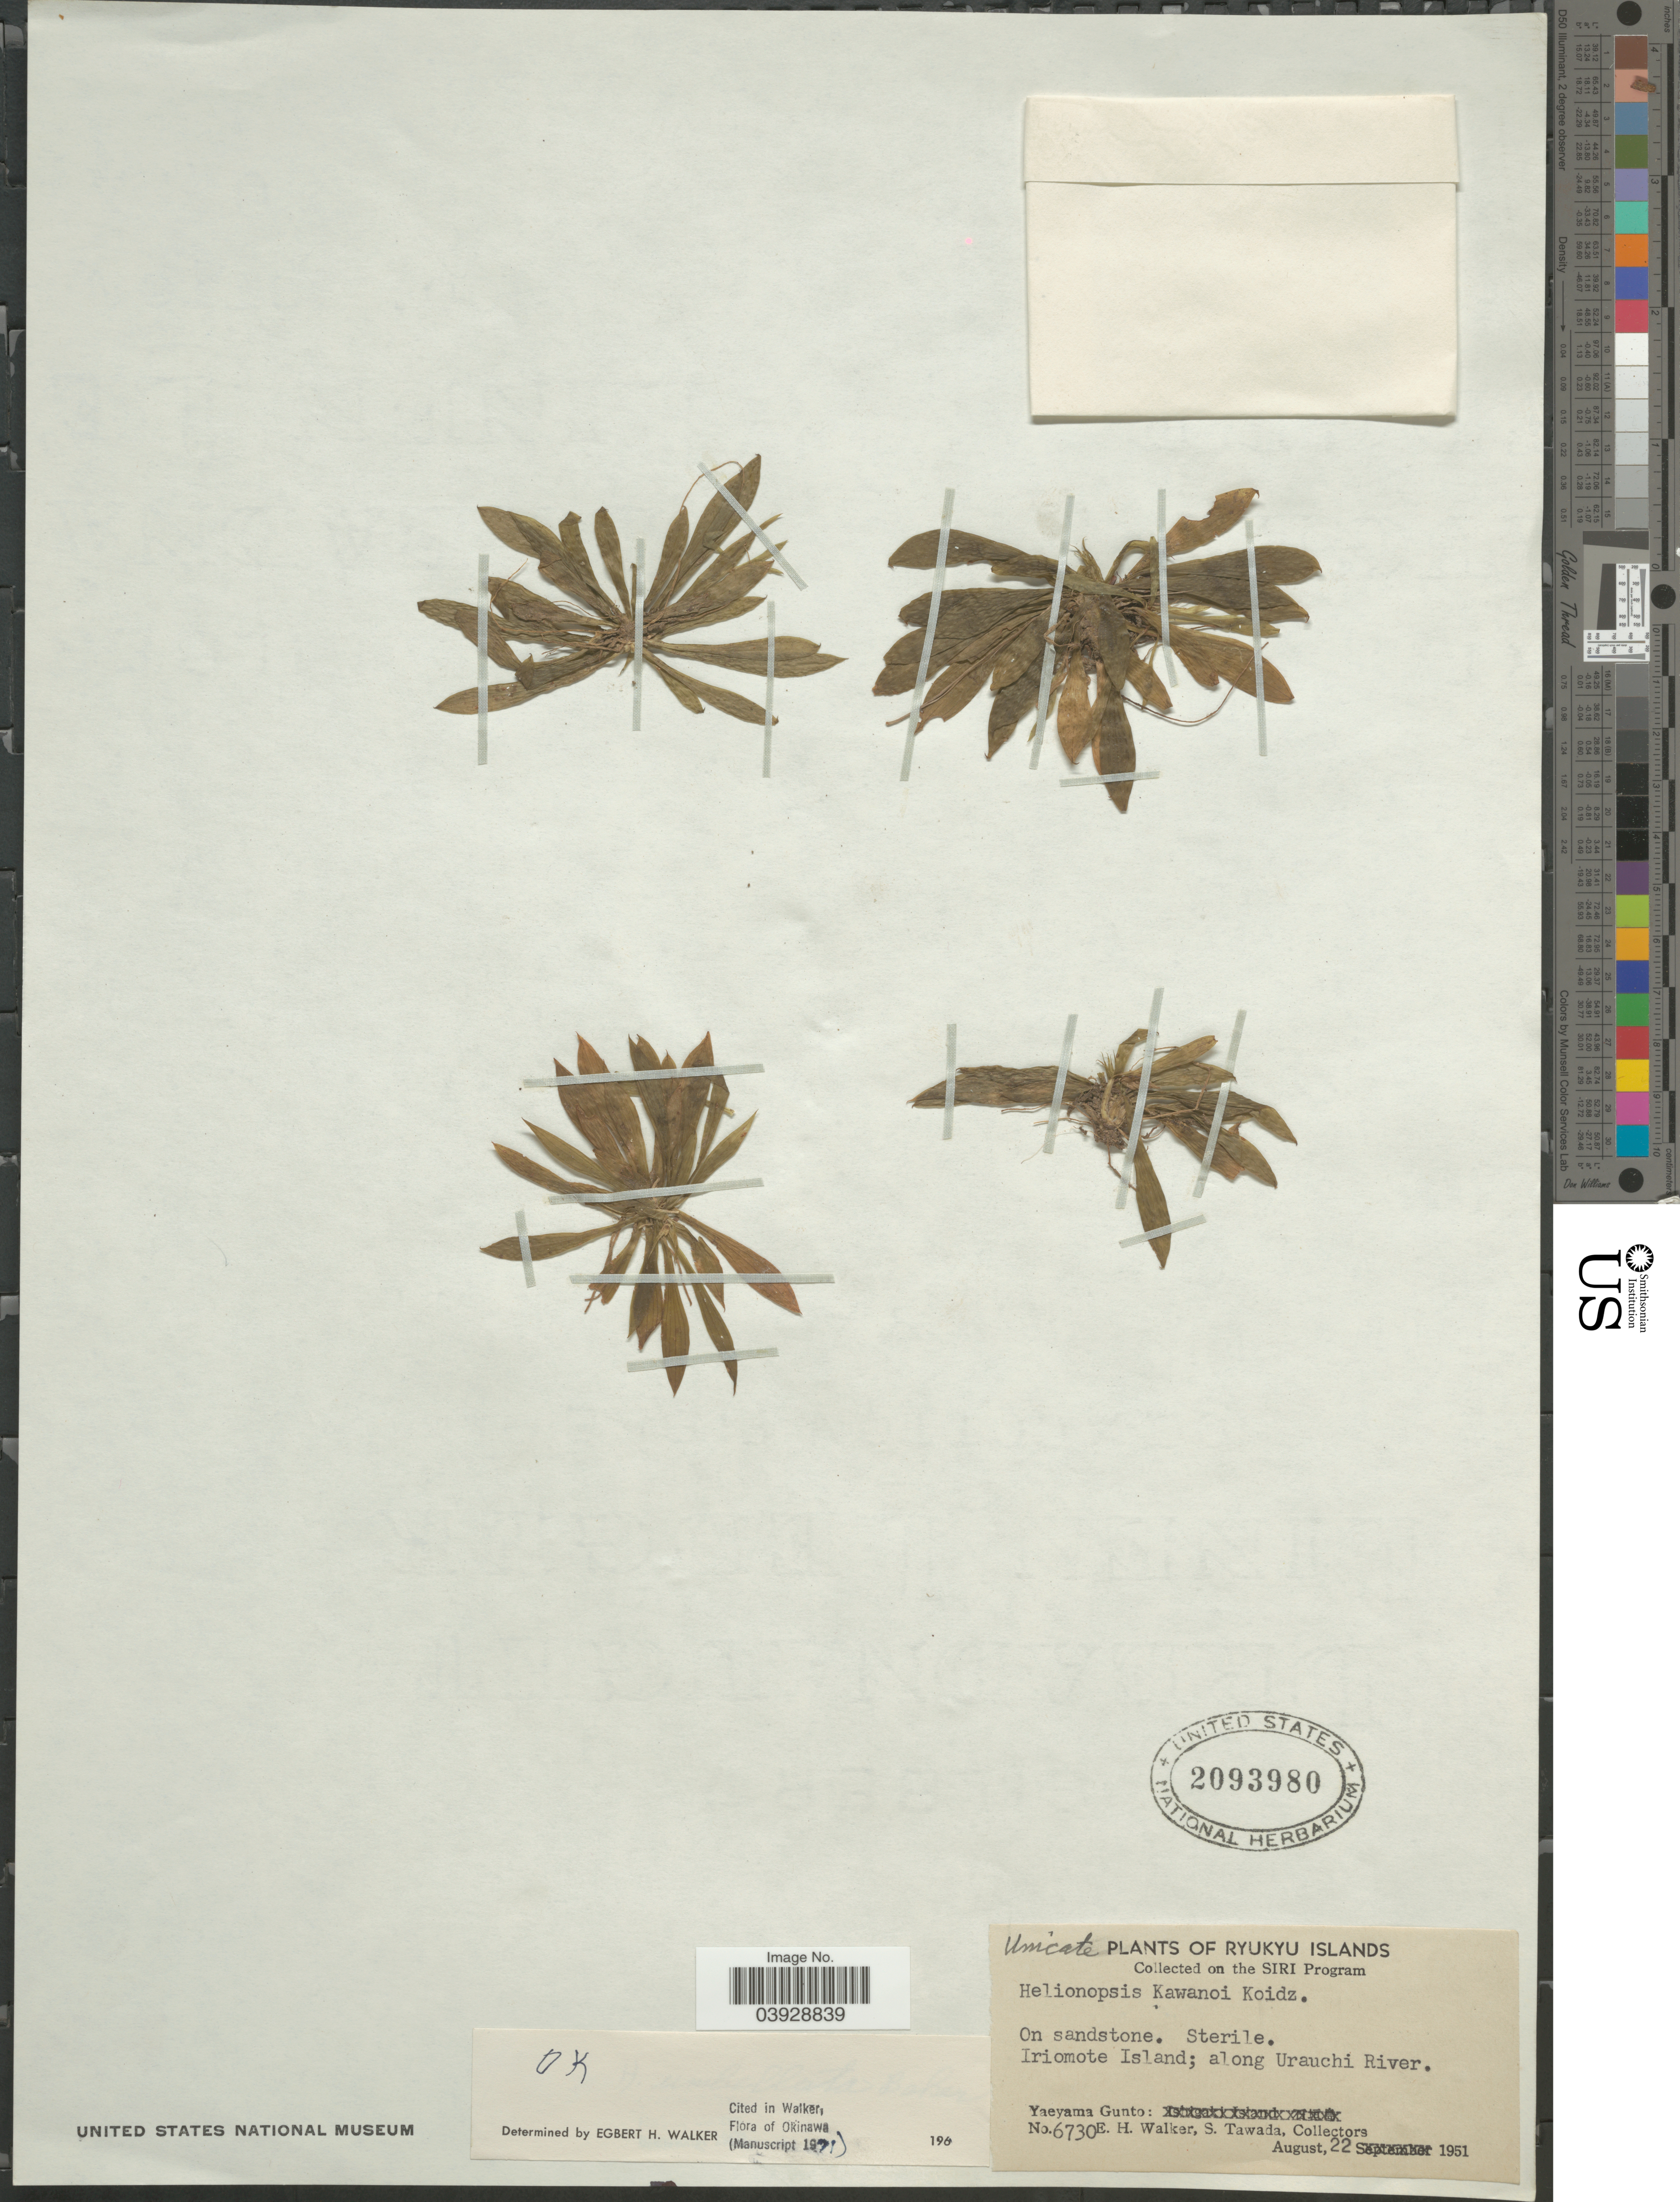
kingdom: Plantae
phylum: Tracheophyta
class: Liliopsida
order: Liliales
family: Melanthiaceae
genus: Heloniopsis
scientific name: Heloniopsis kawanoi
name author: (Koidz.) Honda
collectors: E. H. Walker & S. Tawada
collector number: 6730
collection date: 1951-08-22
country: Japan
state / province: Okinawa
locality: Ryukyu Islands. Iriomote Island; along Urauchi River. Yaeyama Gunto.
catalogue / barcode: US 2093980